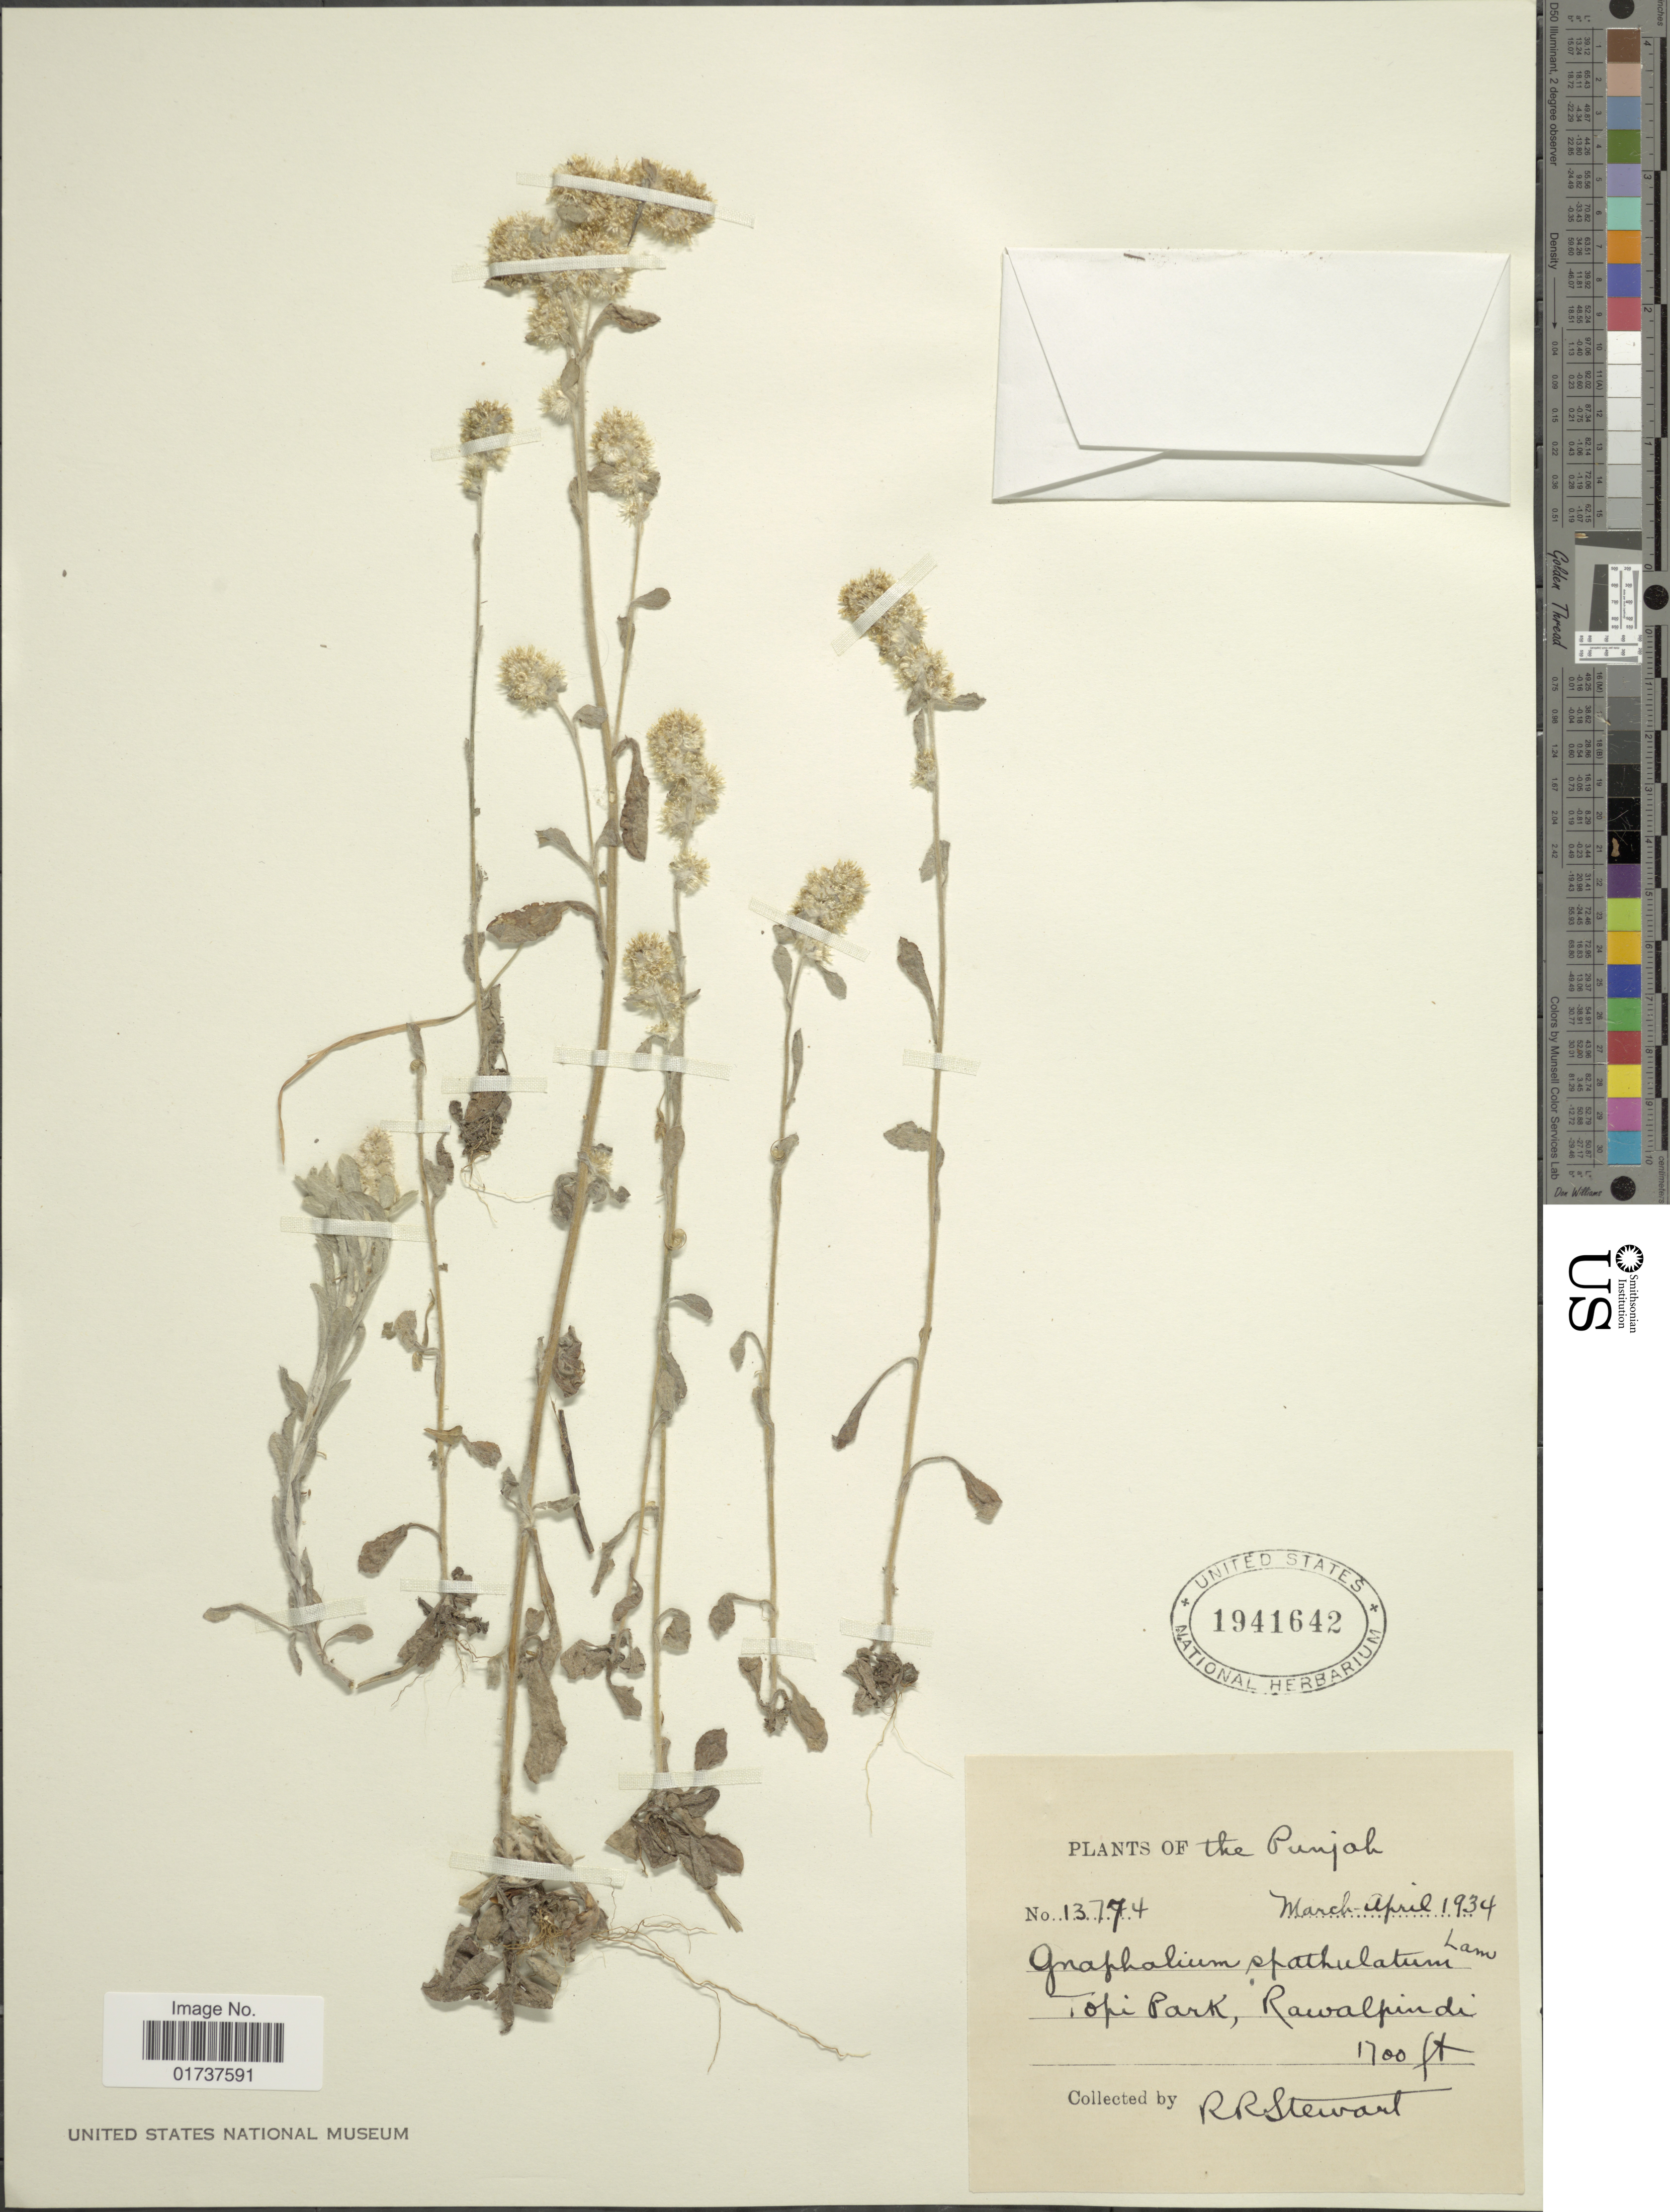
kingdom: Plantae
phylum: Tracheophyta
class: Magnoliopsida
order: Asterales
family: Asteraceae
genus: Gnaphalium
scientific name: Gnaphalium pensylvanicum Willd.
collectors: R. R. Stewart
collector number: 13774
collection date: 1934-03/1934-04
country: Pakistan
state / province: Punjab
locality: Topi Park, Rawalpindi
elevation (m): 518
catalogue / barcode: US 1941642